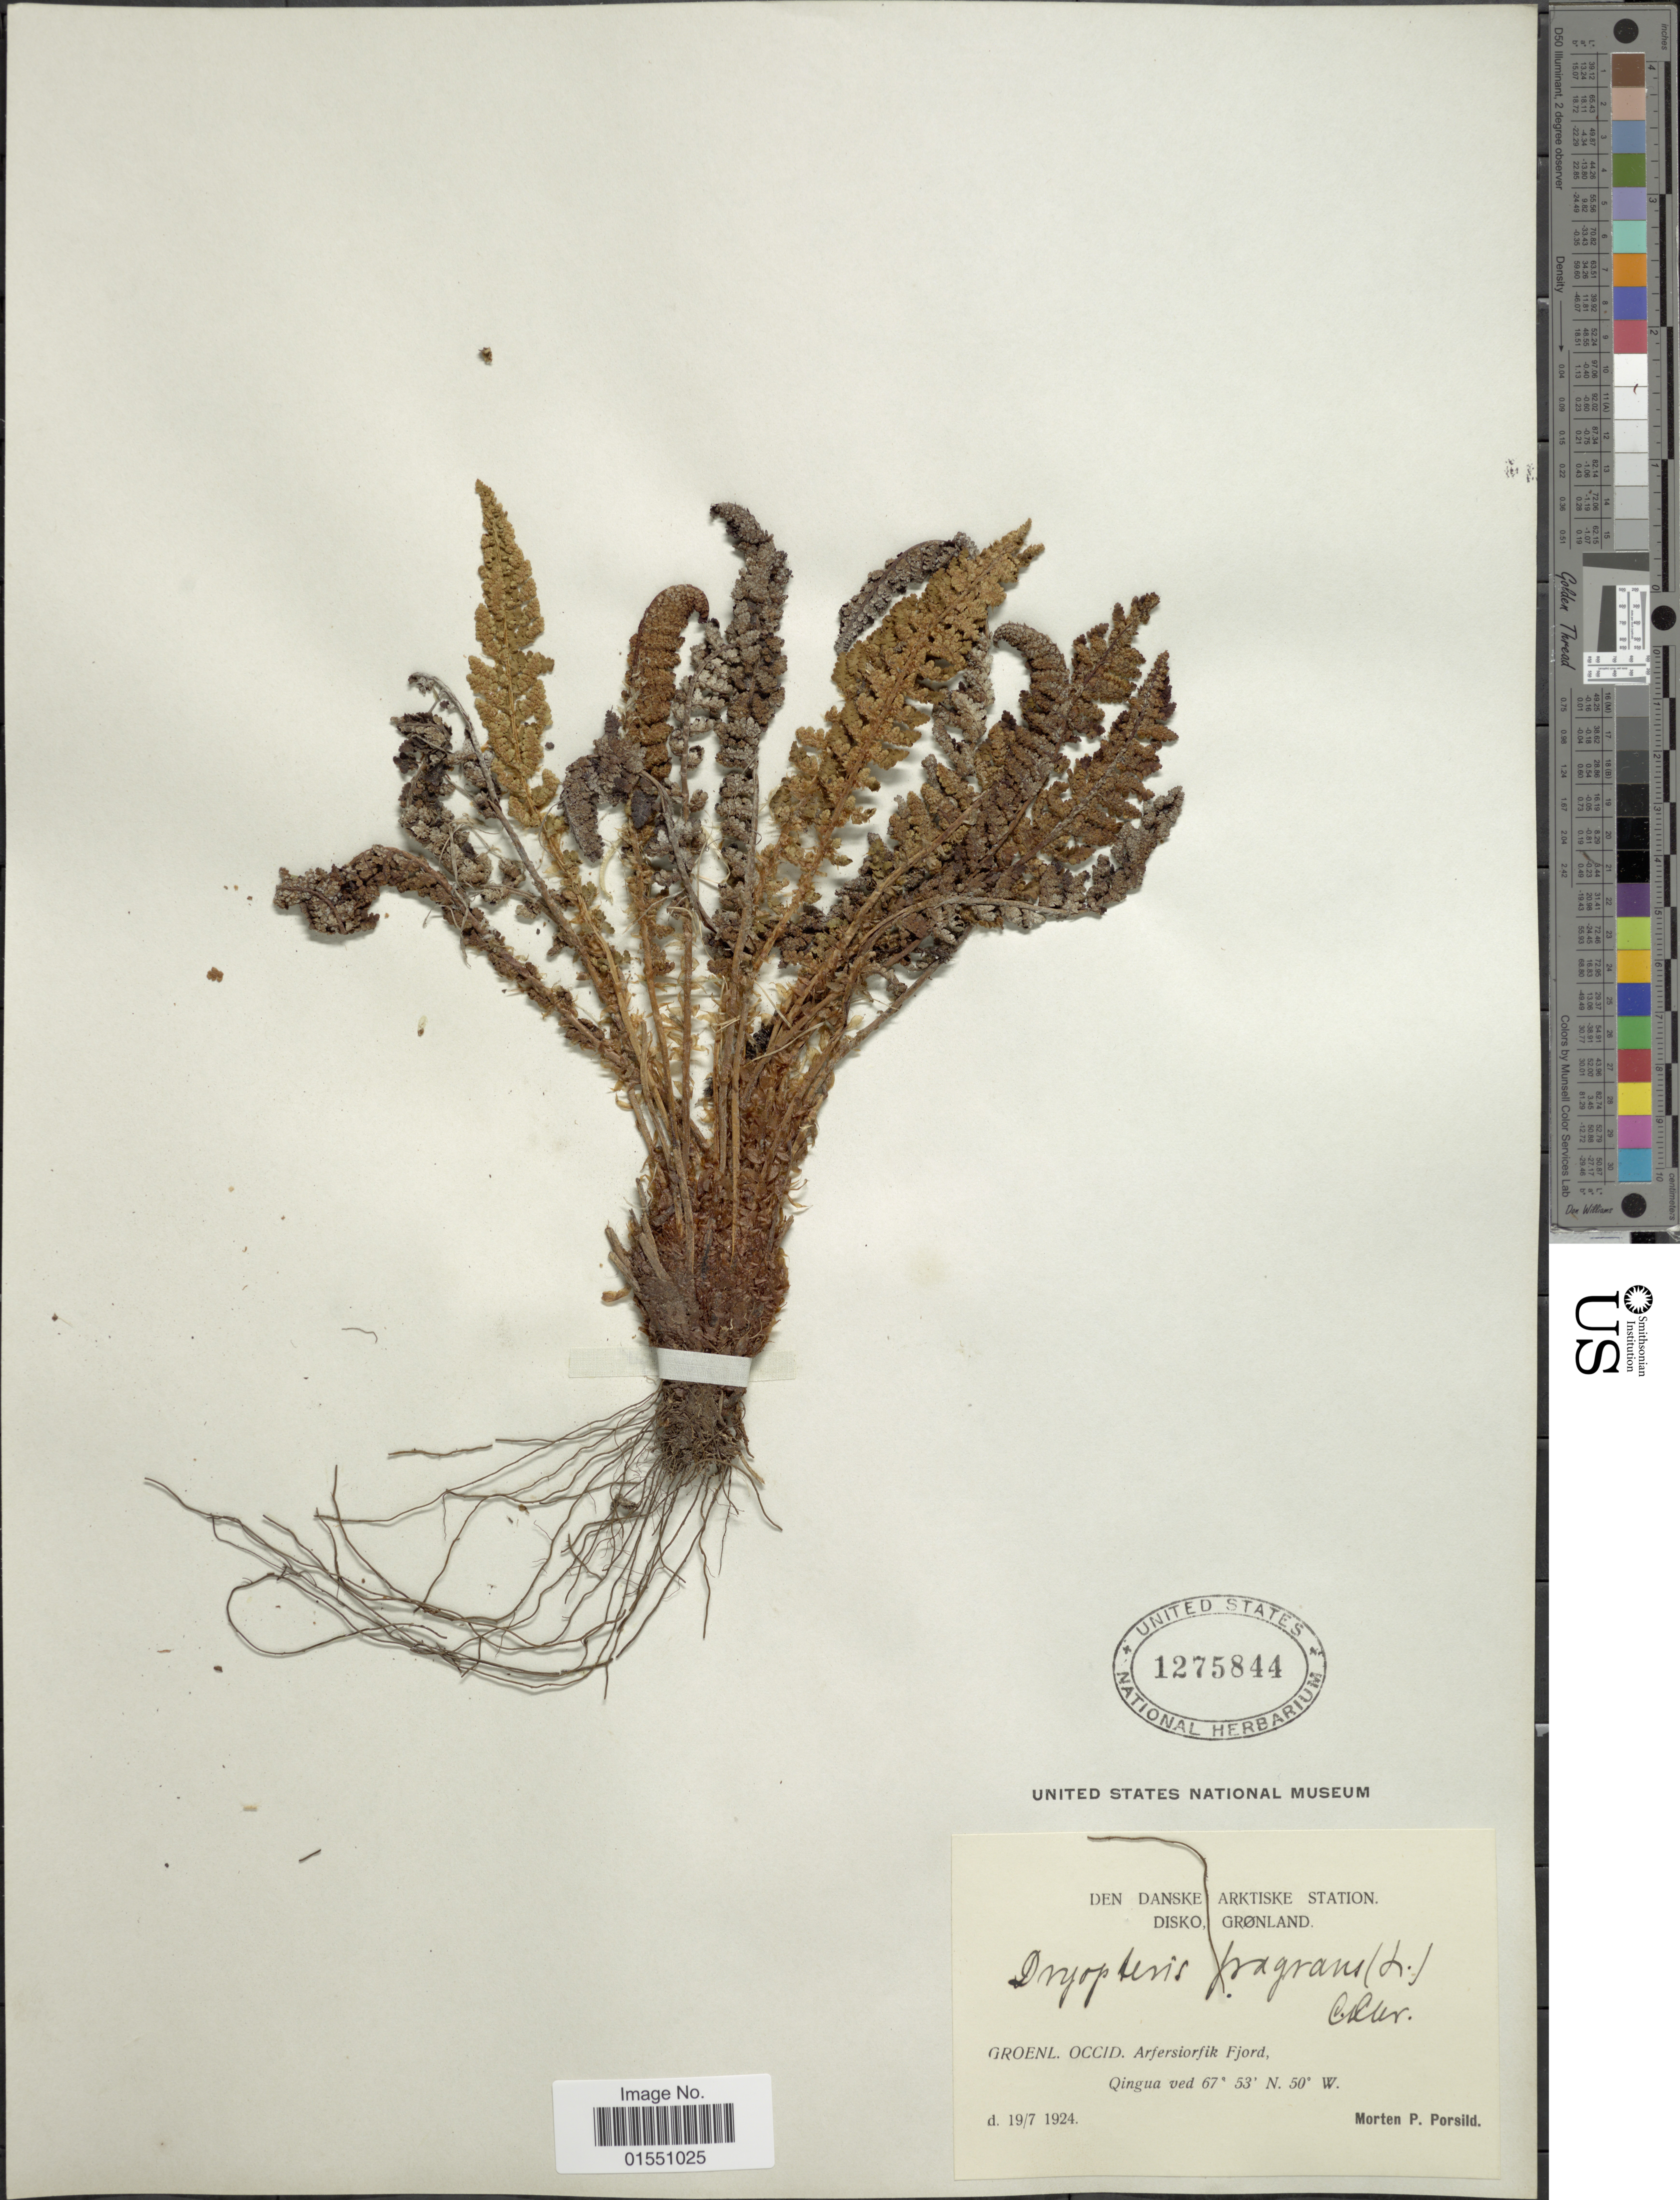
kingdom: Plantae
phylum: Tracheophyta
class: Polypodiopsida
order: Polypodiales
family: Dryopteridaceae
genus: Dryopteris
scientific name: Dryopteris fragrans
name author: (L.) Schott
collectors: M. P. Porsild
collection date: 1924-07-19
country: Greenland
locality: Den Danske Arktiske Station. Disko, Grønland. Groenl. Occid. Arfensiorfik Fjord, Qingua ved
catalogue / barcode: US 1275844